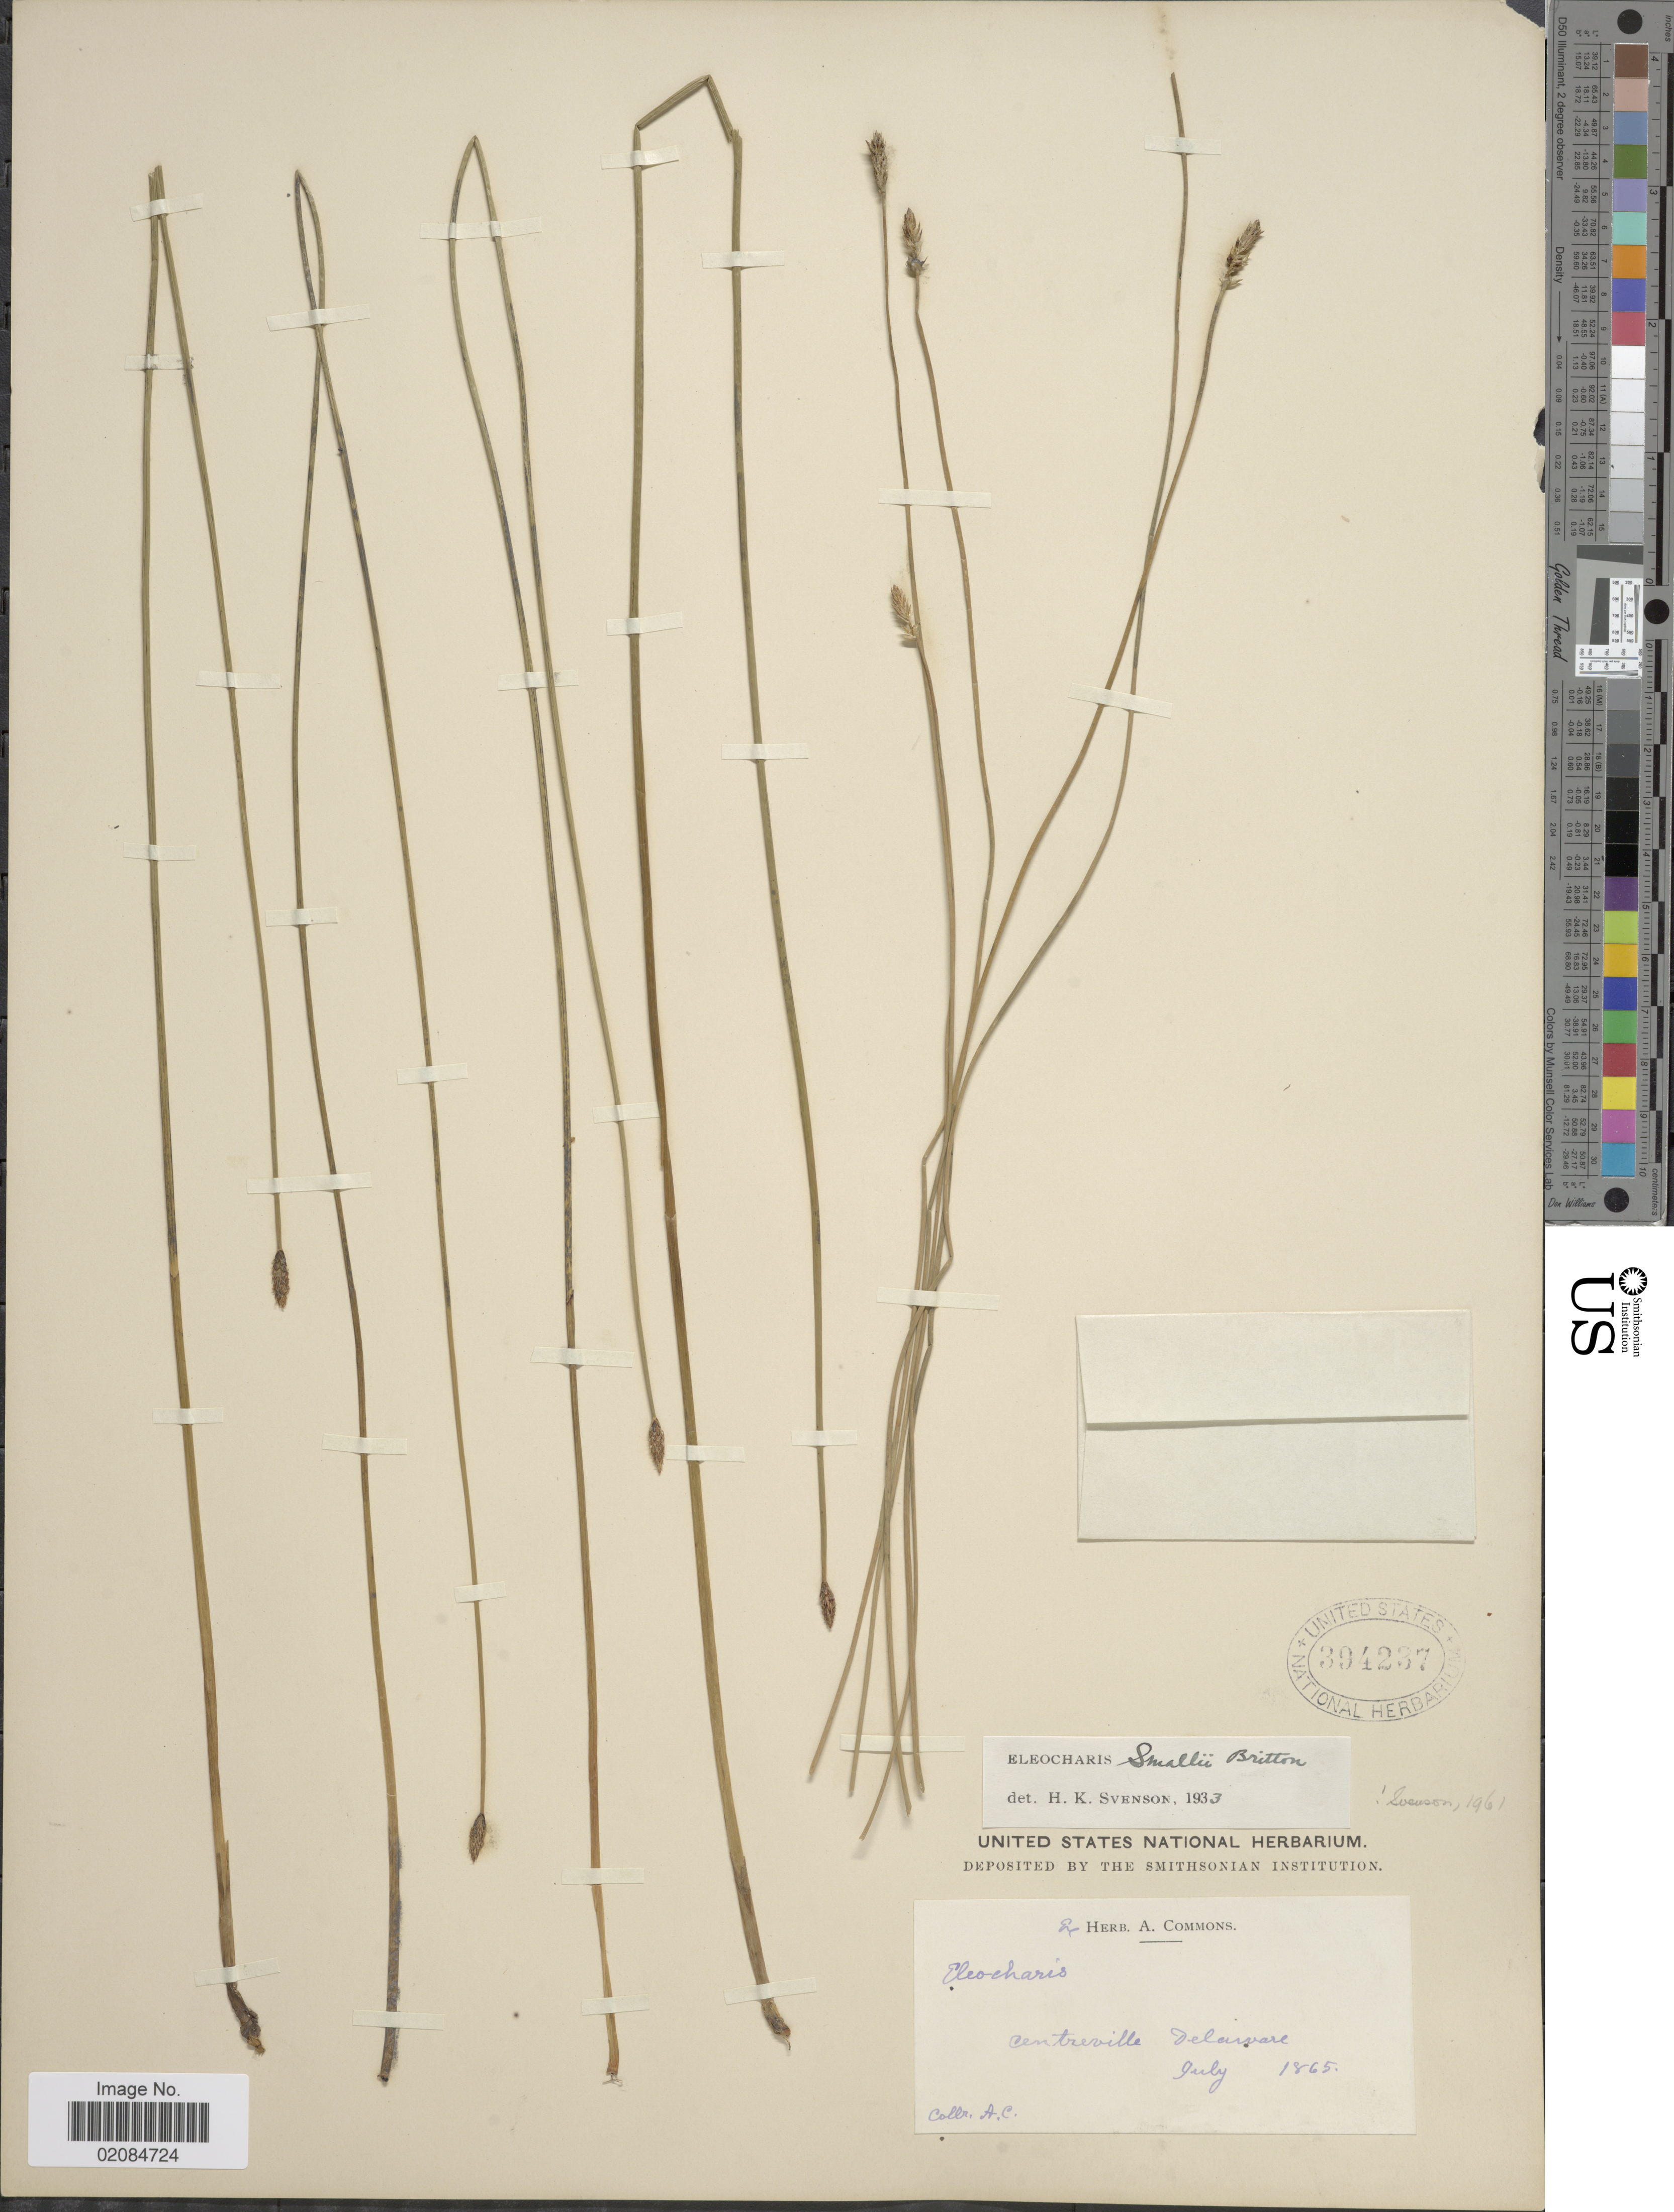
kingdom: Plantae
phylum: Tracheophyta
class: Liliopsida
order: Poales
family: Cyperaceae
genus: Eleocharis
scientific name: Eleocharis palustris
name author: (L.) Roem. & Schult.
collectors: A. Commons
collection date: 1865-07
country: United States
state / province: Delaware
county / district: New Castle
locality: Centreville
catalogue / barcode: US 394237